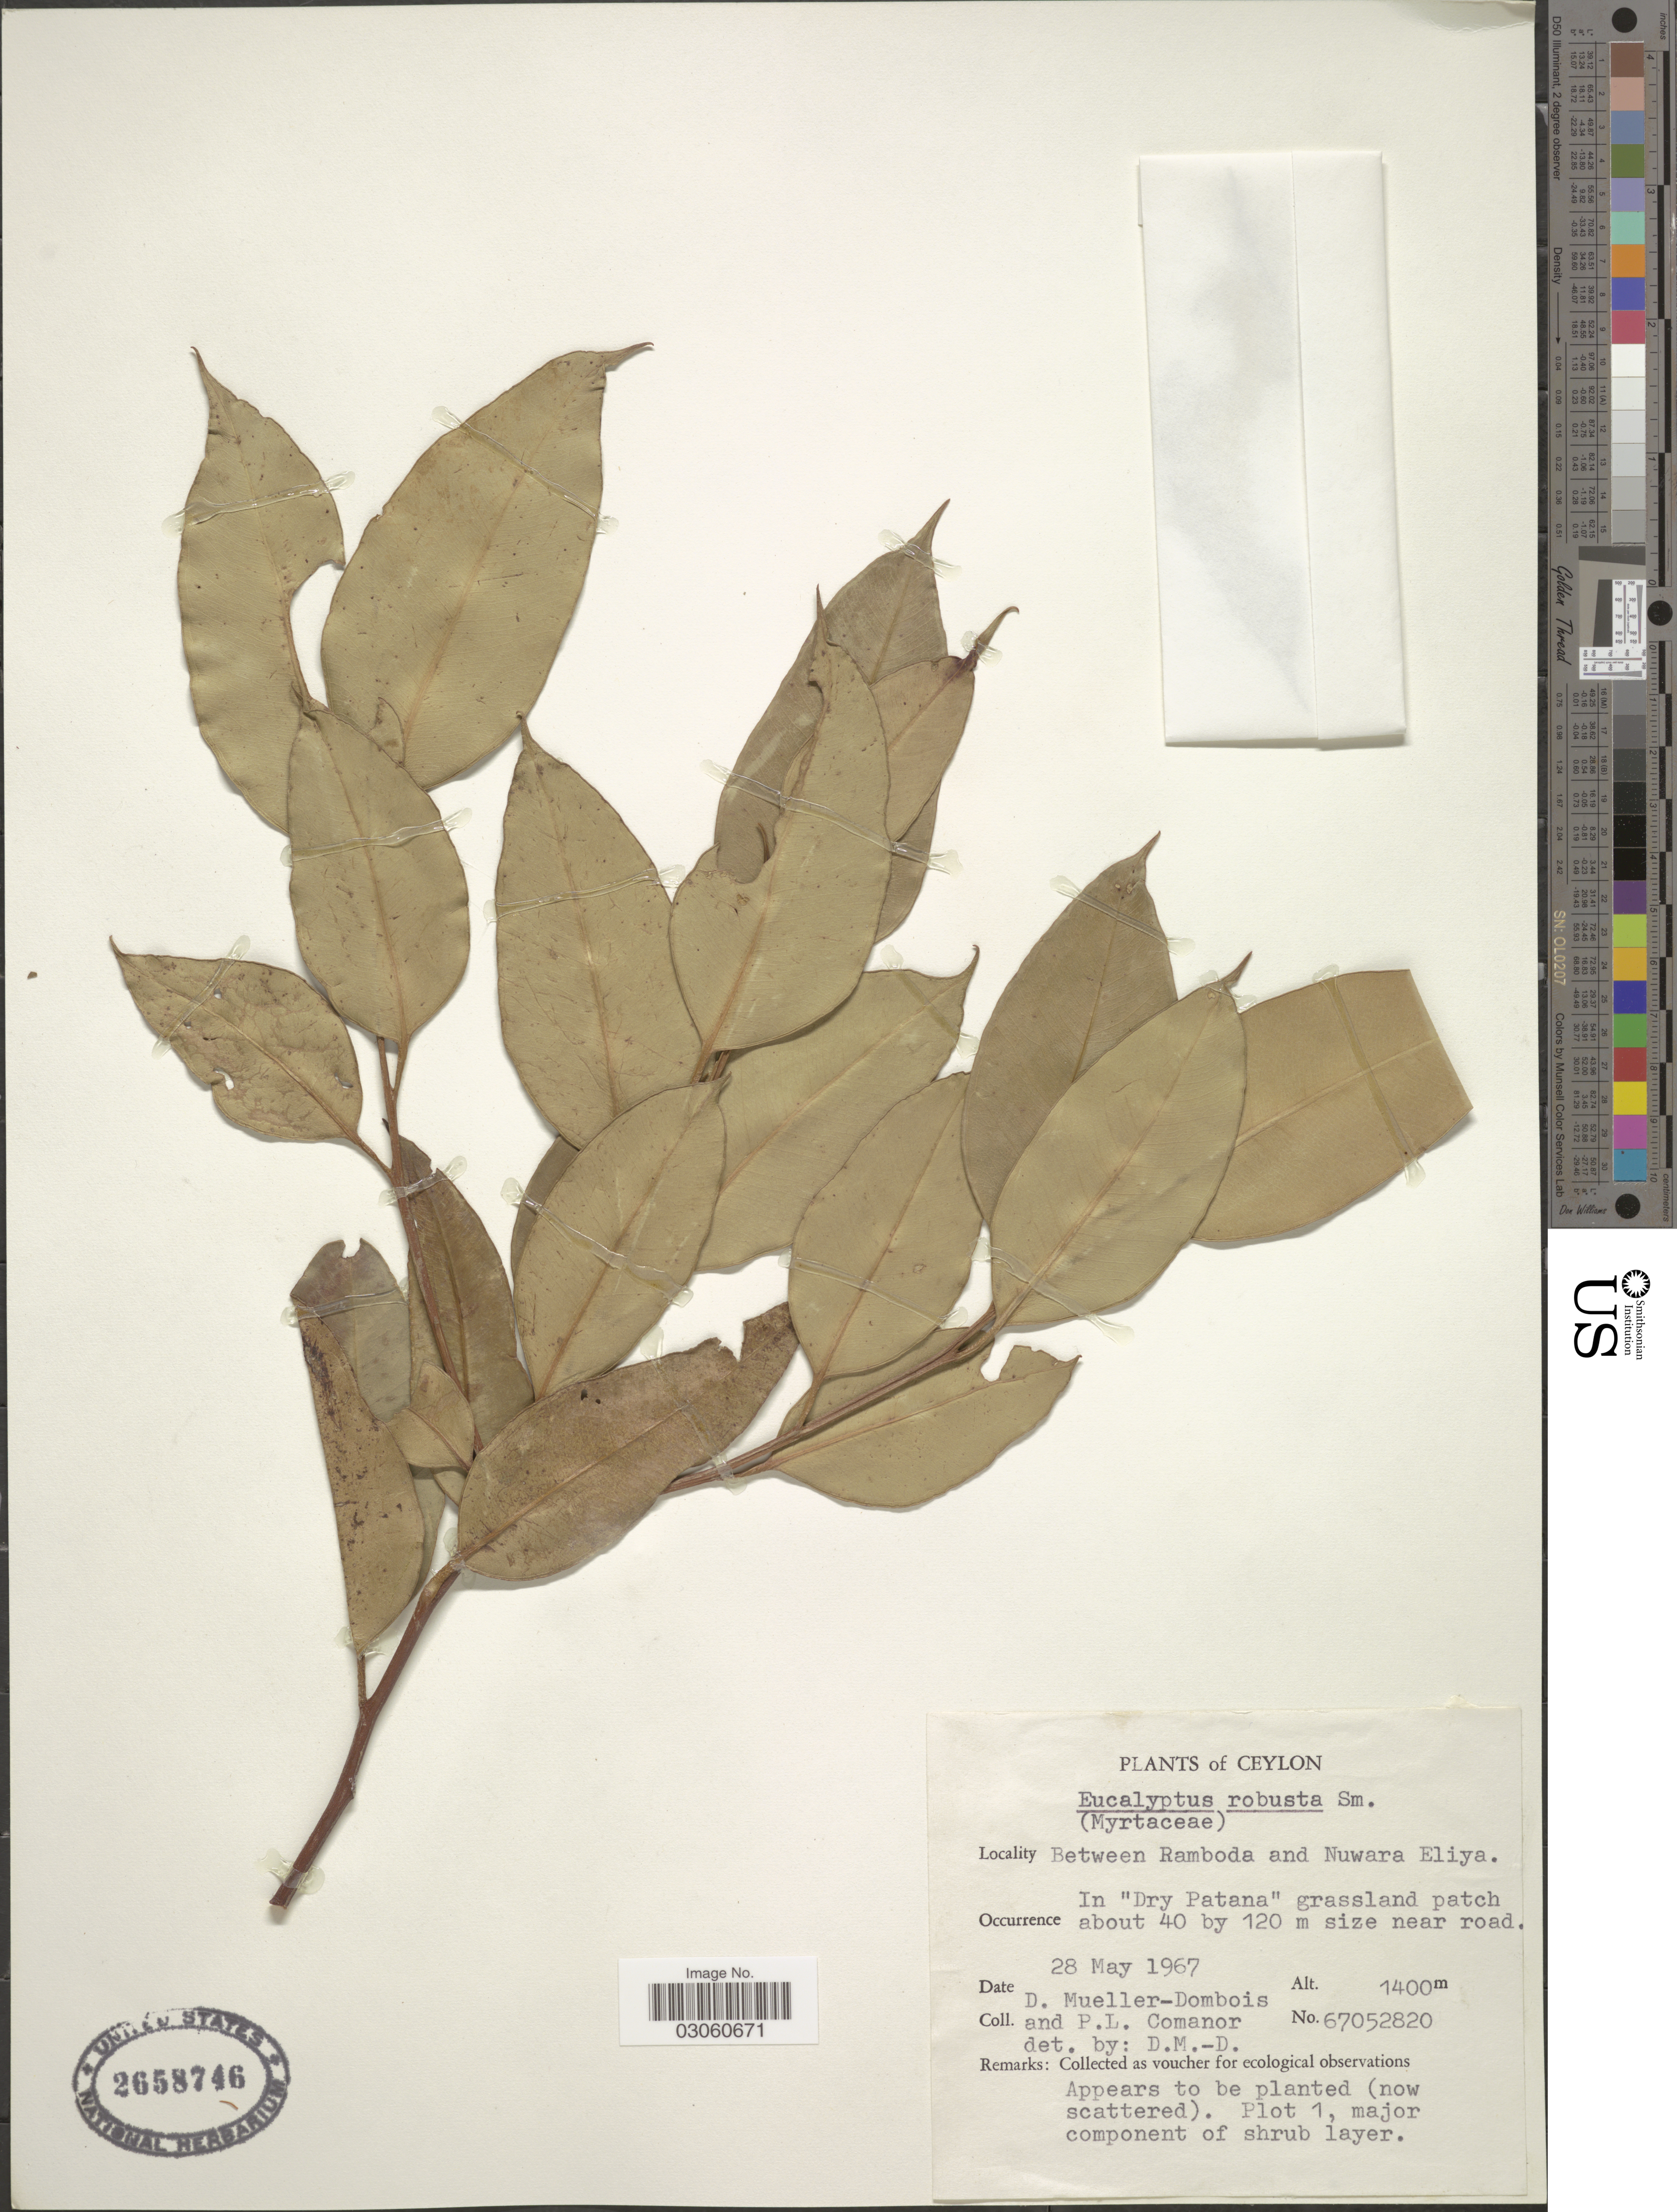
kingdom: Plantae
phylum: Tracheophyta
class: Magnoliopsida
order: Myrtales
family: Myrtaceae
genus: Eucalyptus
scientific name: Eucalyptus robusta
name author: Sm.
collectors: D. Mueller-Dombois & P. Comanor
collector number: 67052820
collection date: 1967-05-28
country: Sri Lanka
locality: Ceylon. Between Ramboda and Nuwara Eliya.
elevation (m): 1400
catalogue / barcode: US 2658746